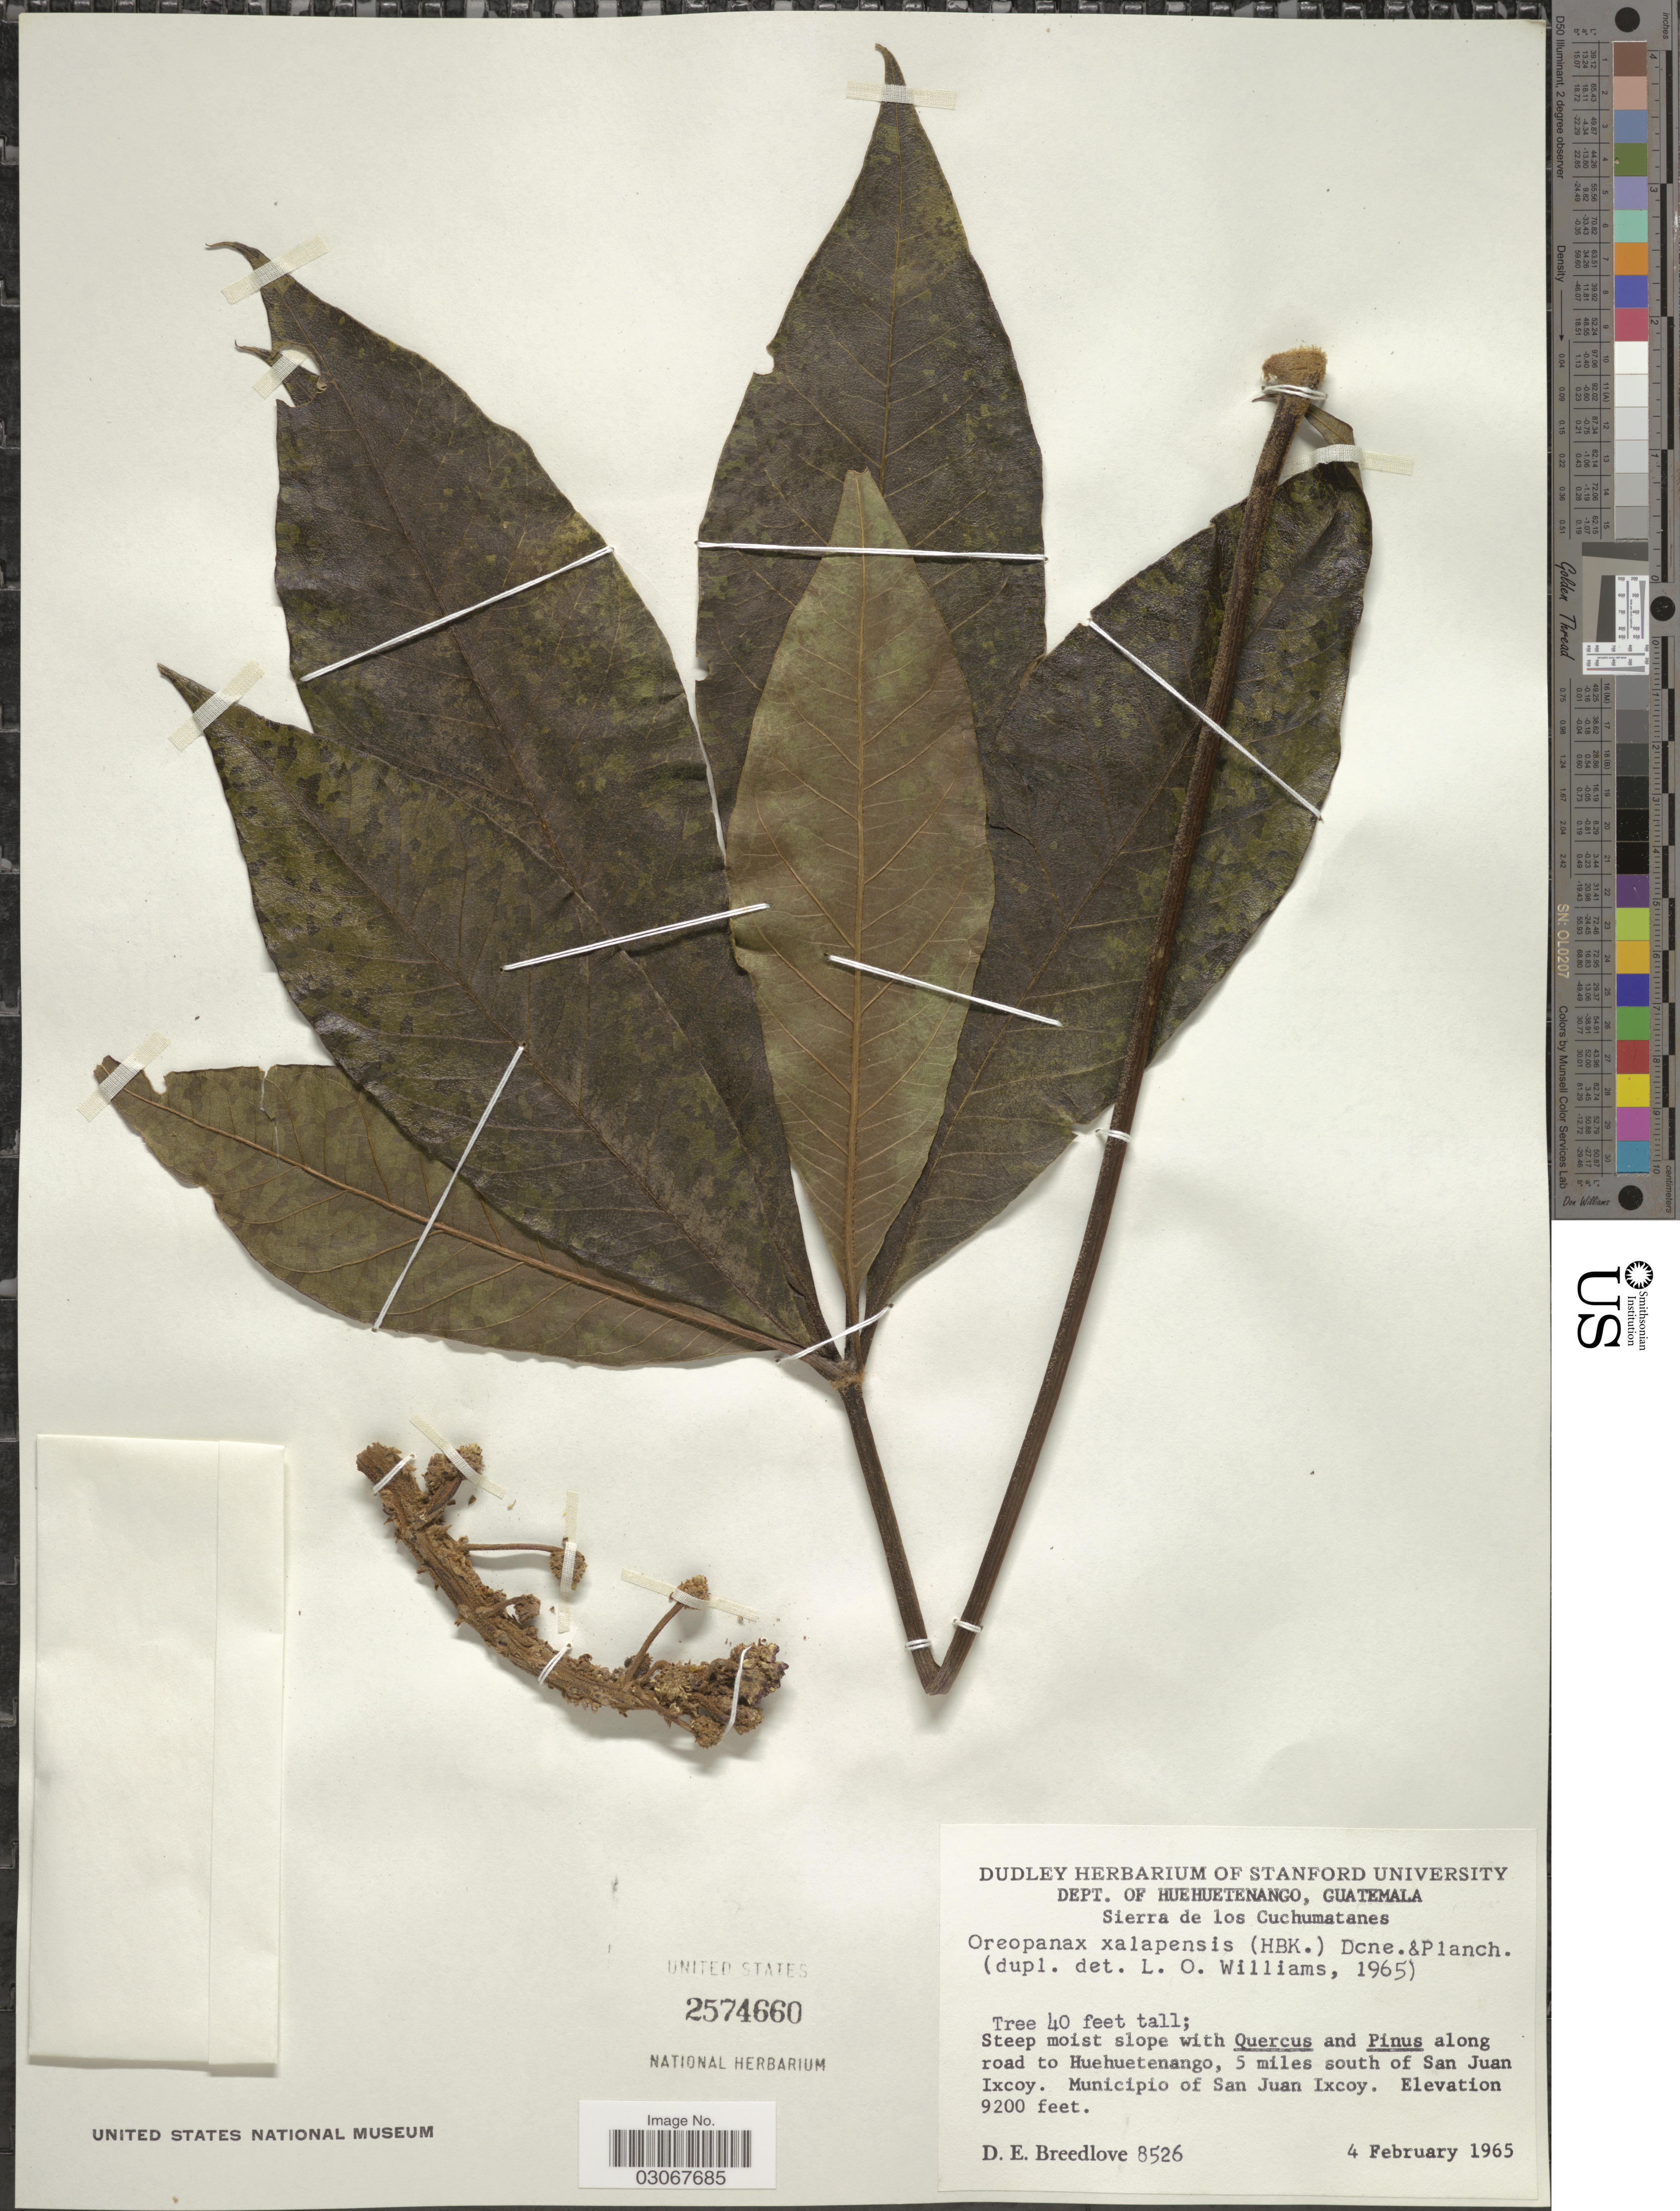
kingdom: Plantae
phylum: Tracheophyta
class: Magnoliopsida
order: Apiales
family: Araliaceae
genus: Oreopanax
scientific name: Oreopanax xalapensis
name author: (Kunth) Decne. & Planch.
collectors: D. E. Breedlove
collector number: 8526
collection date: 1965-02-04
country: Guatemala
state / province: Huehuetenango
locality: Dept. of Huehuetenango. Sierra de los Cuchumatanes. Along road to Huehuetenango, 5 miles south of San Juan Ixcoy. Municipio of San Juan Ixcoy.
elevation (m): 2804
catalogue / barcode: US 2574660